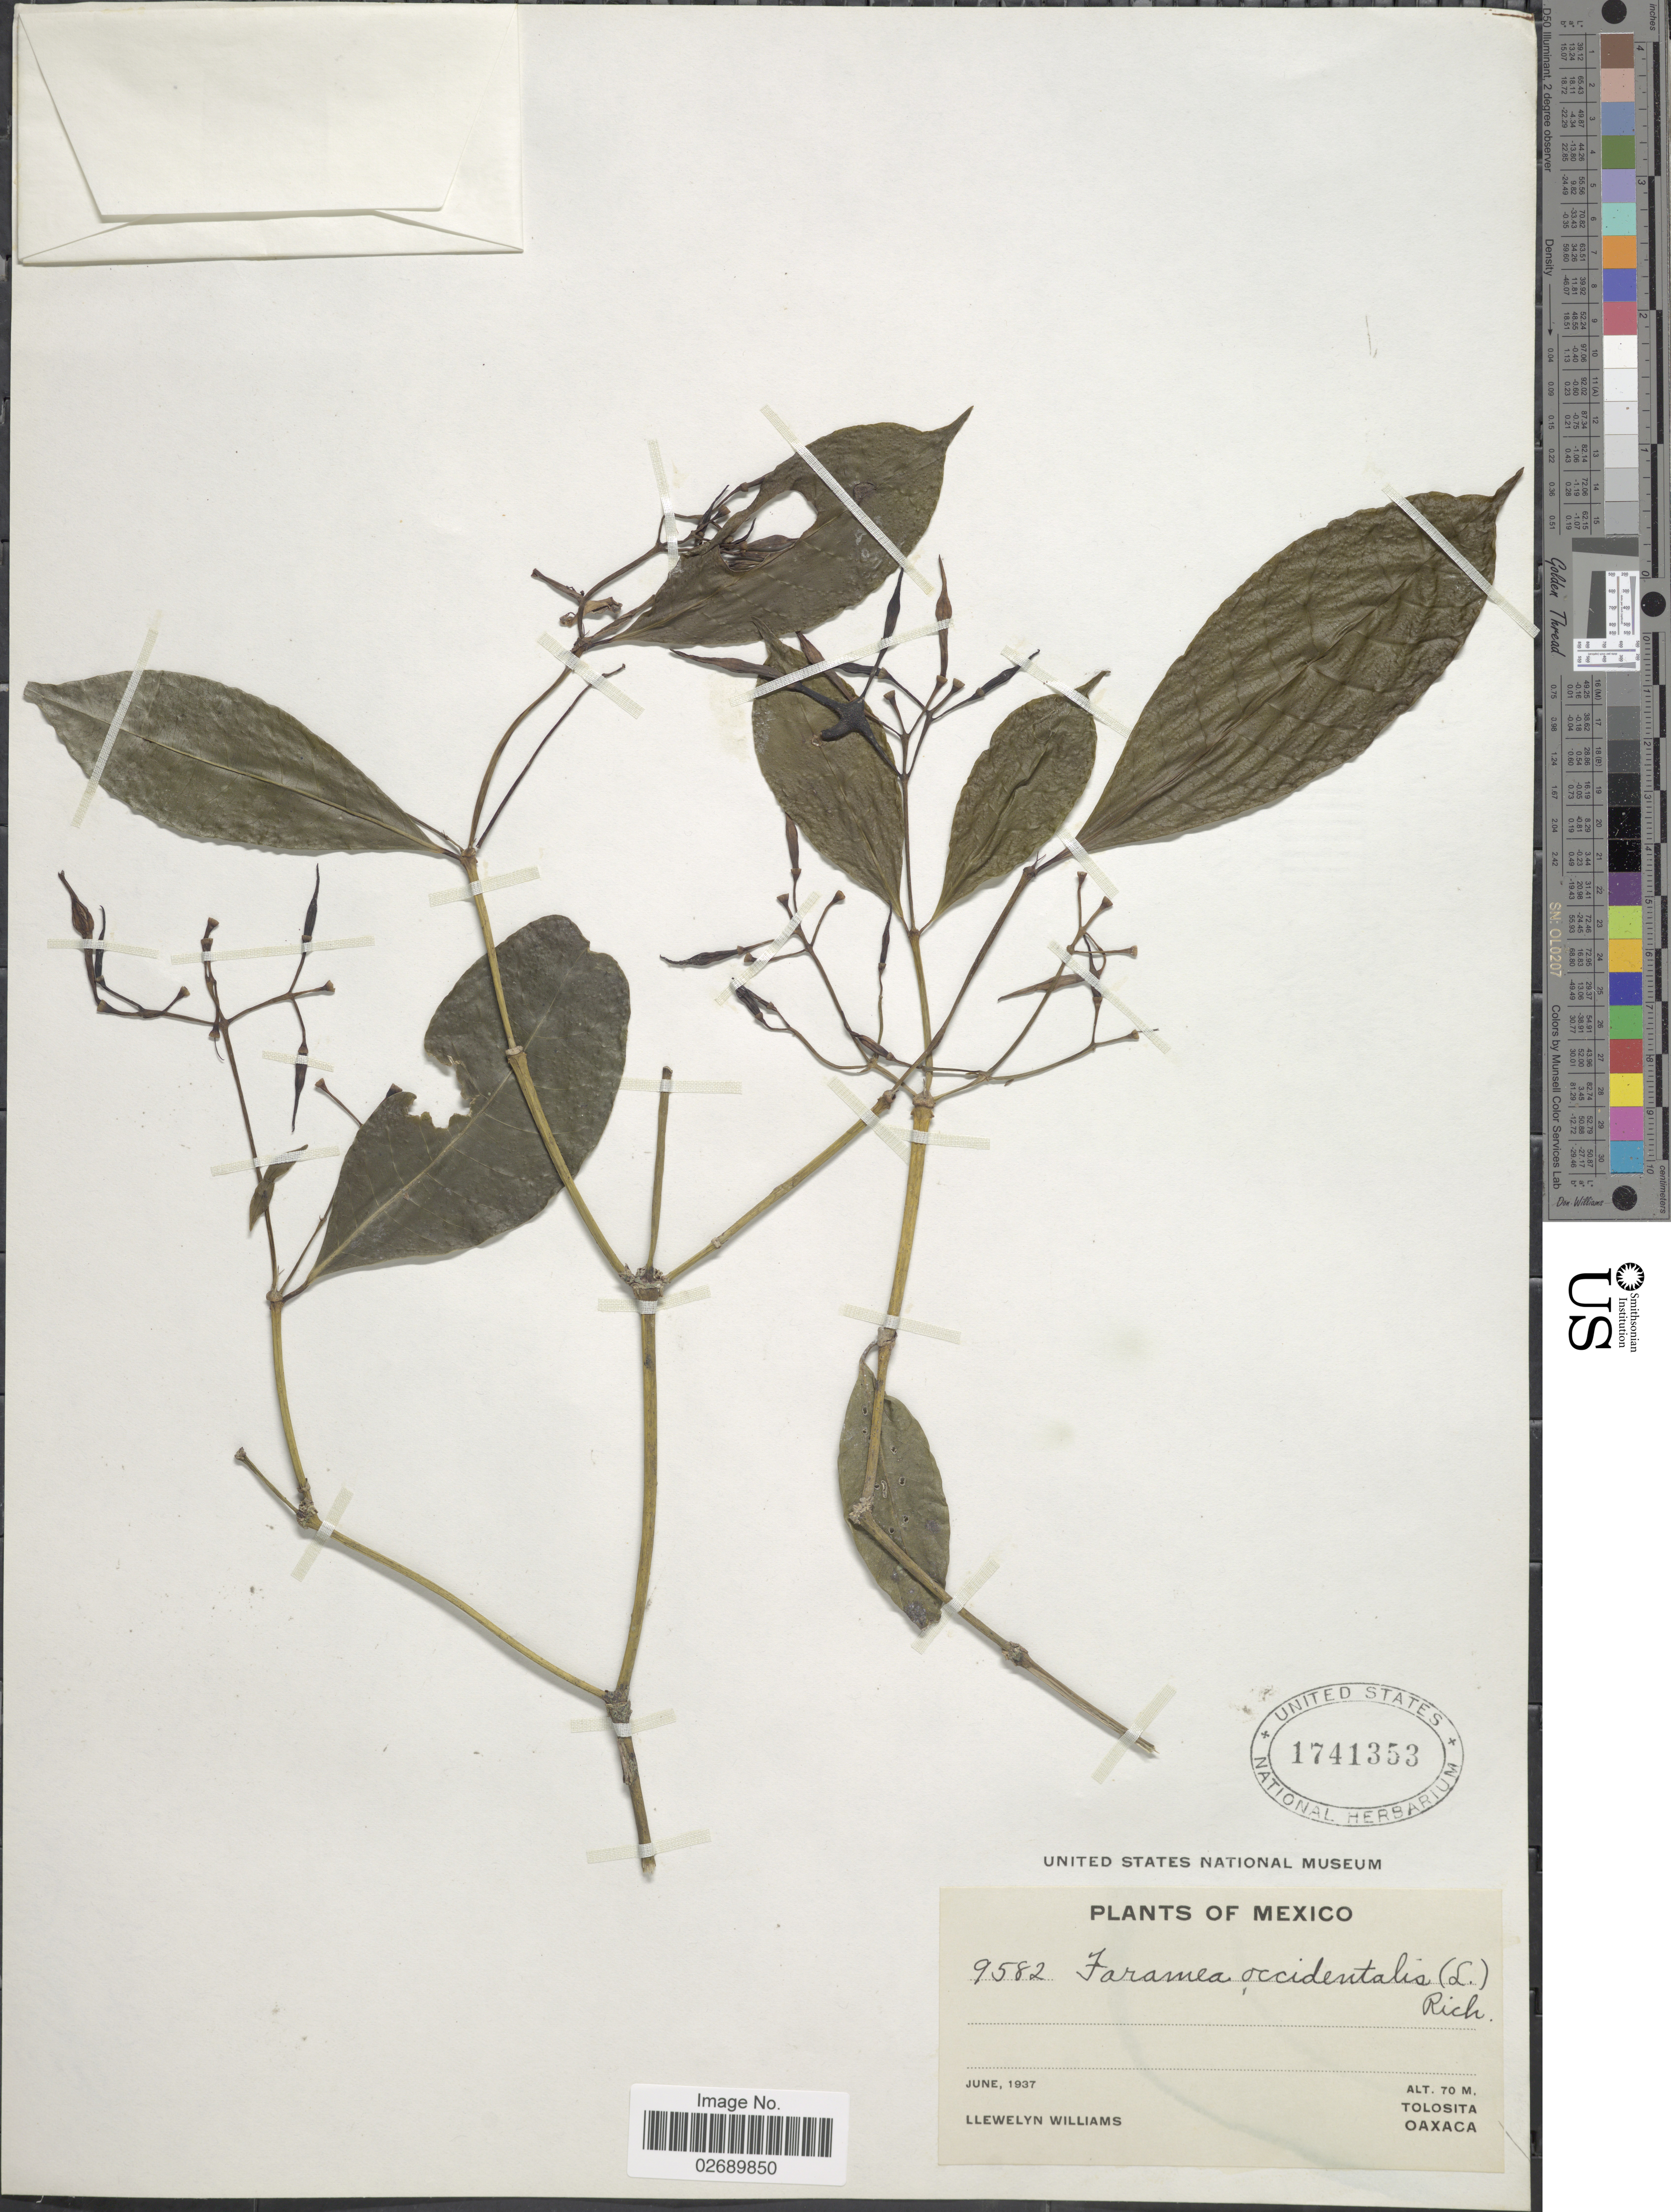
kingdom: Plantae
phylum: Tracheophyta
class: Magnoliopsida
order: Gentianales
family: Rubiaceae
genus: Faramea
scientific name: Faramea occidentalis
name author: (L.) A. Rich.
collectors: Ll. Williams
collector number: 9582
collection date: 1937-06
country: Mexico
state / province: Oaxaca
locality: Tolosita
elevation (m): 70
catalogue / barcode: US 1741353